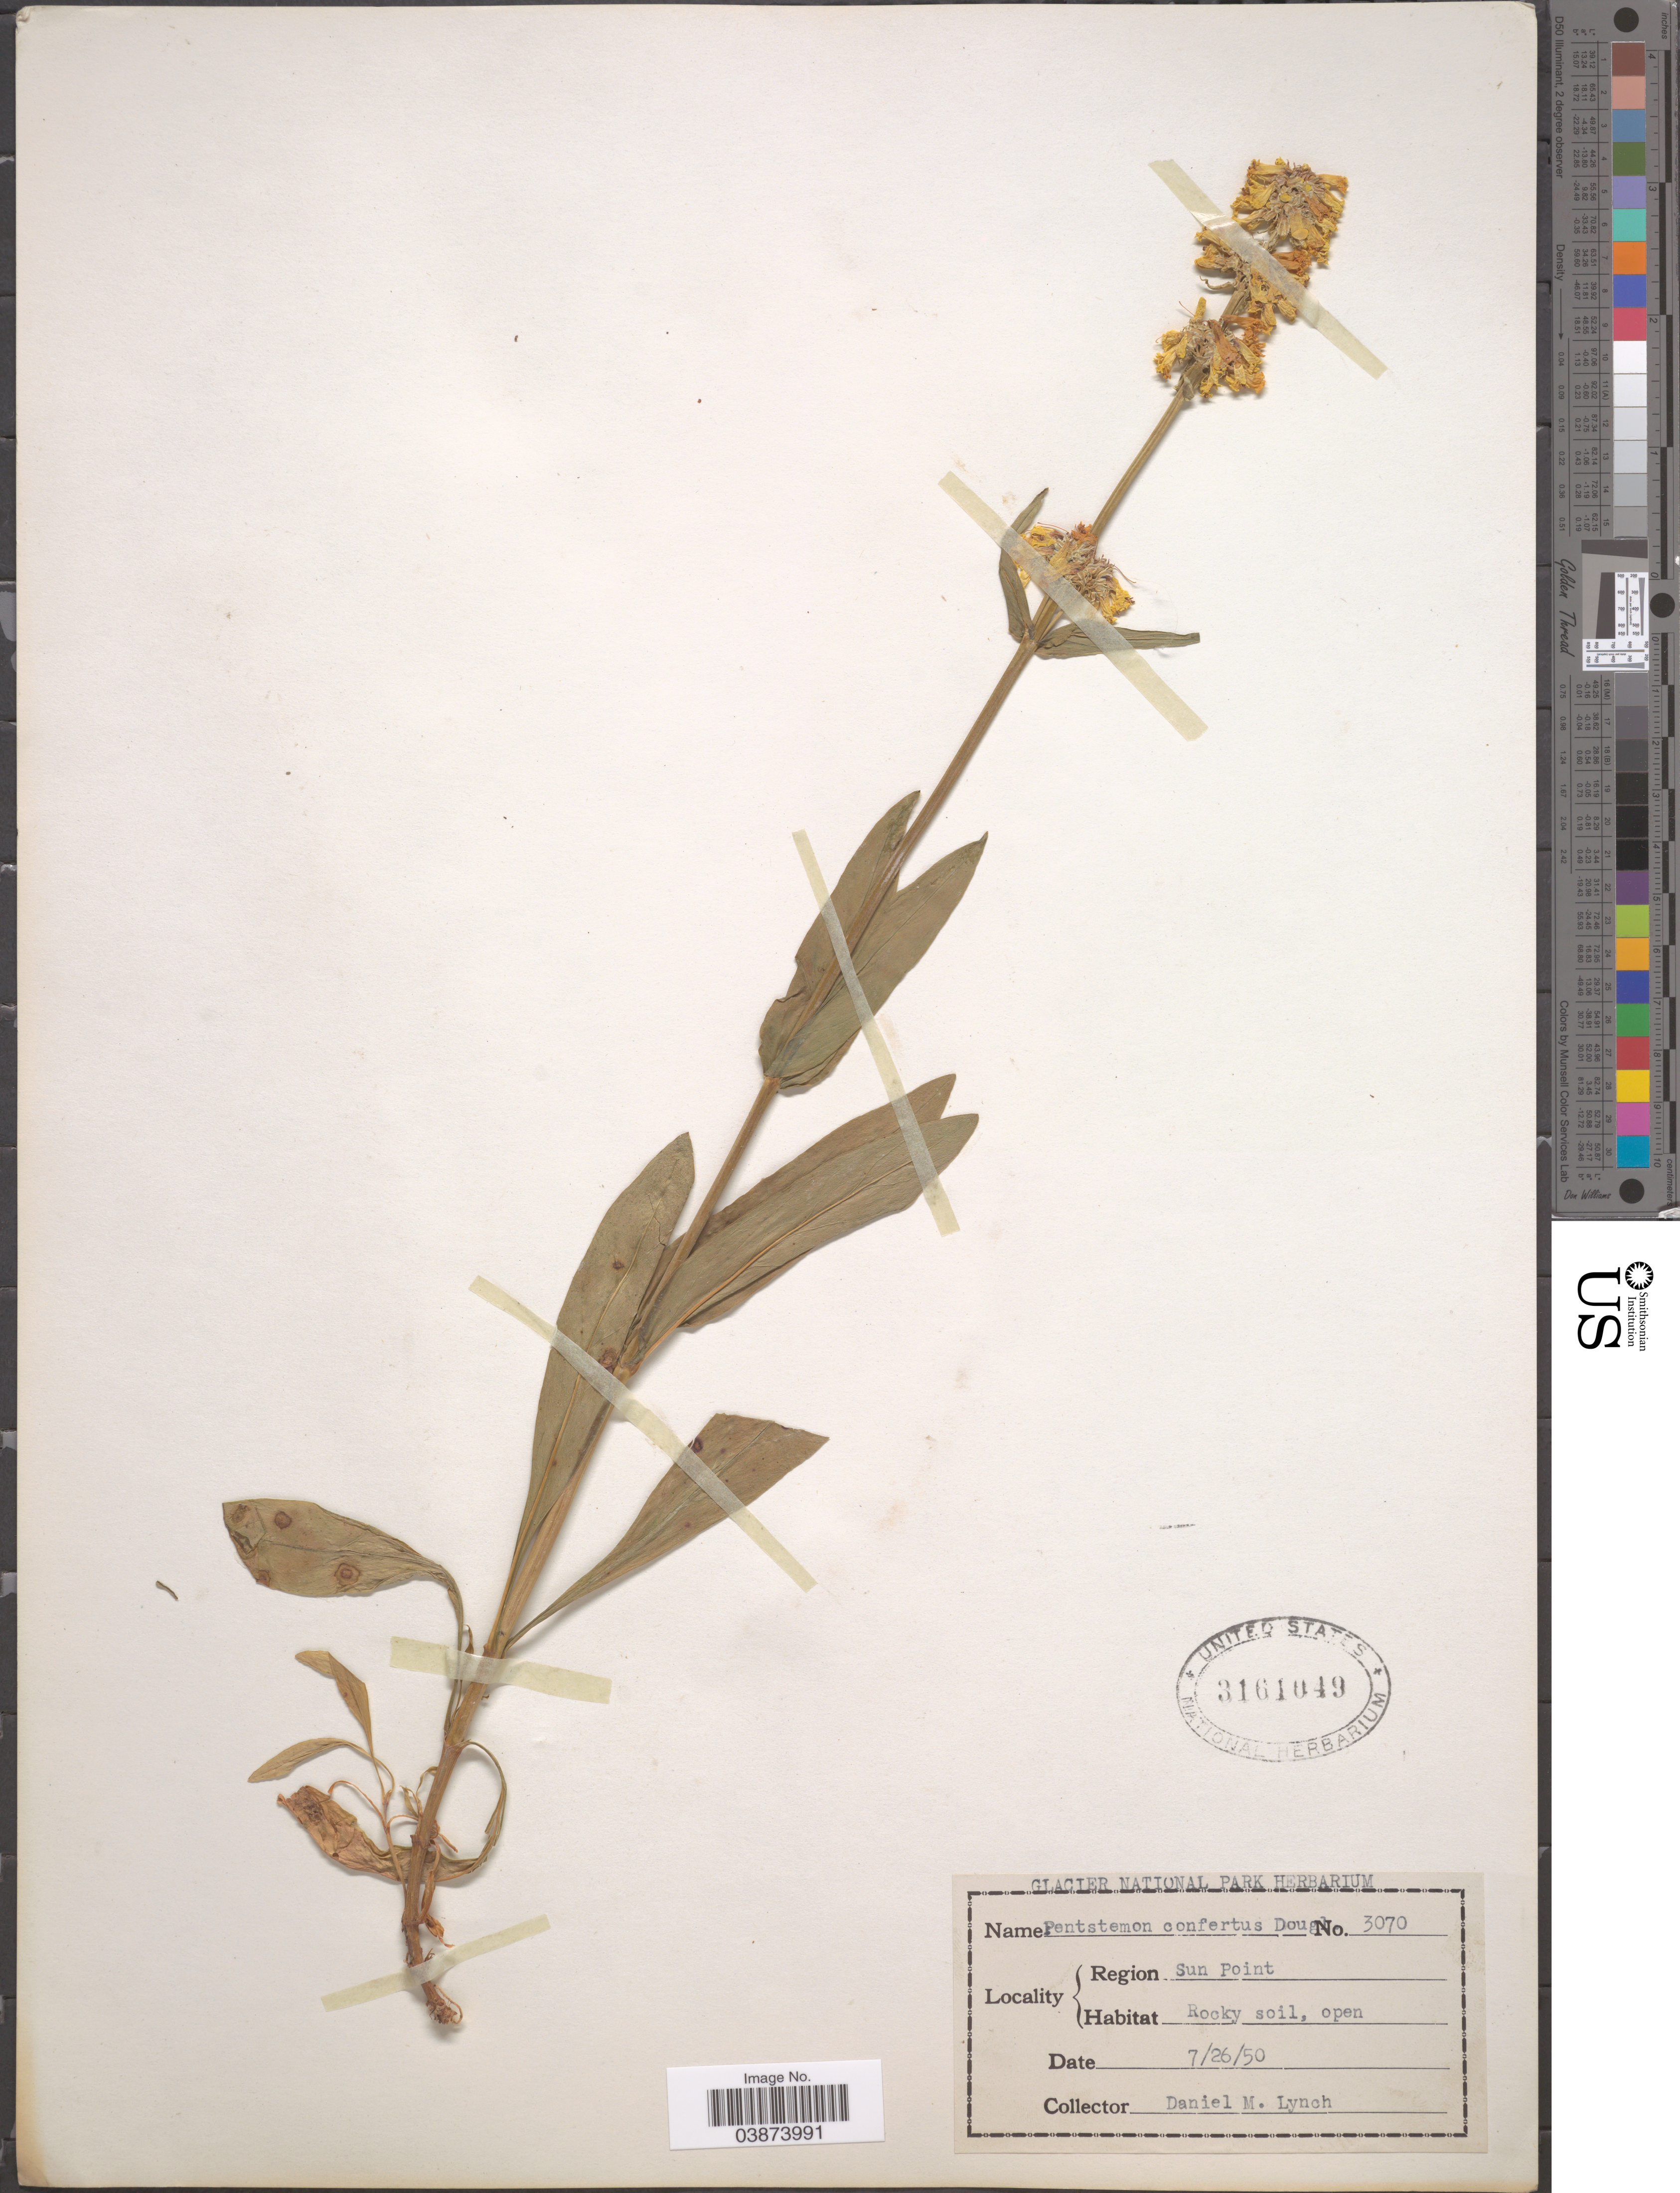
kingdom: Plantae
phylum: Tracheophyta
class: Magnoliopsida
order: Lamiales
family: Plantaginaceae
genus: Penstemon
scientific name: Penstemon confertus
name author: Douglas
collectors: D. Lynch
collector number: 3070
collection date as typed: Transcribed d/m/y: 26/7/50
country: United States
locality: Region. Sun Point.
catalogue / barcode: US 3161049